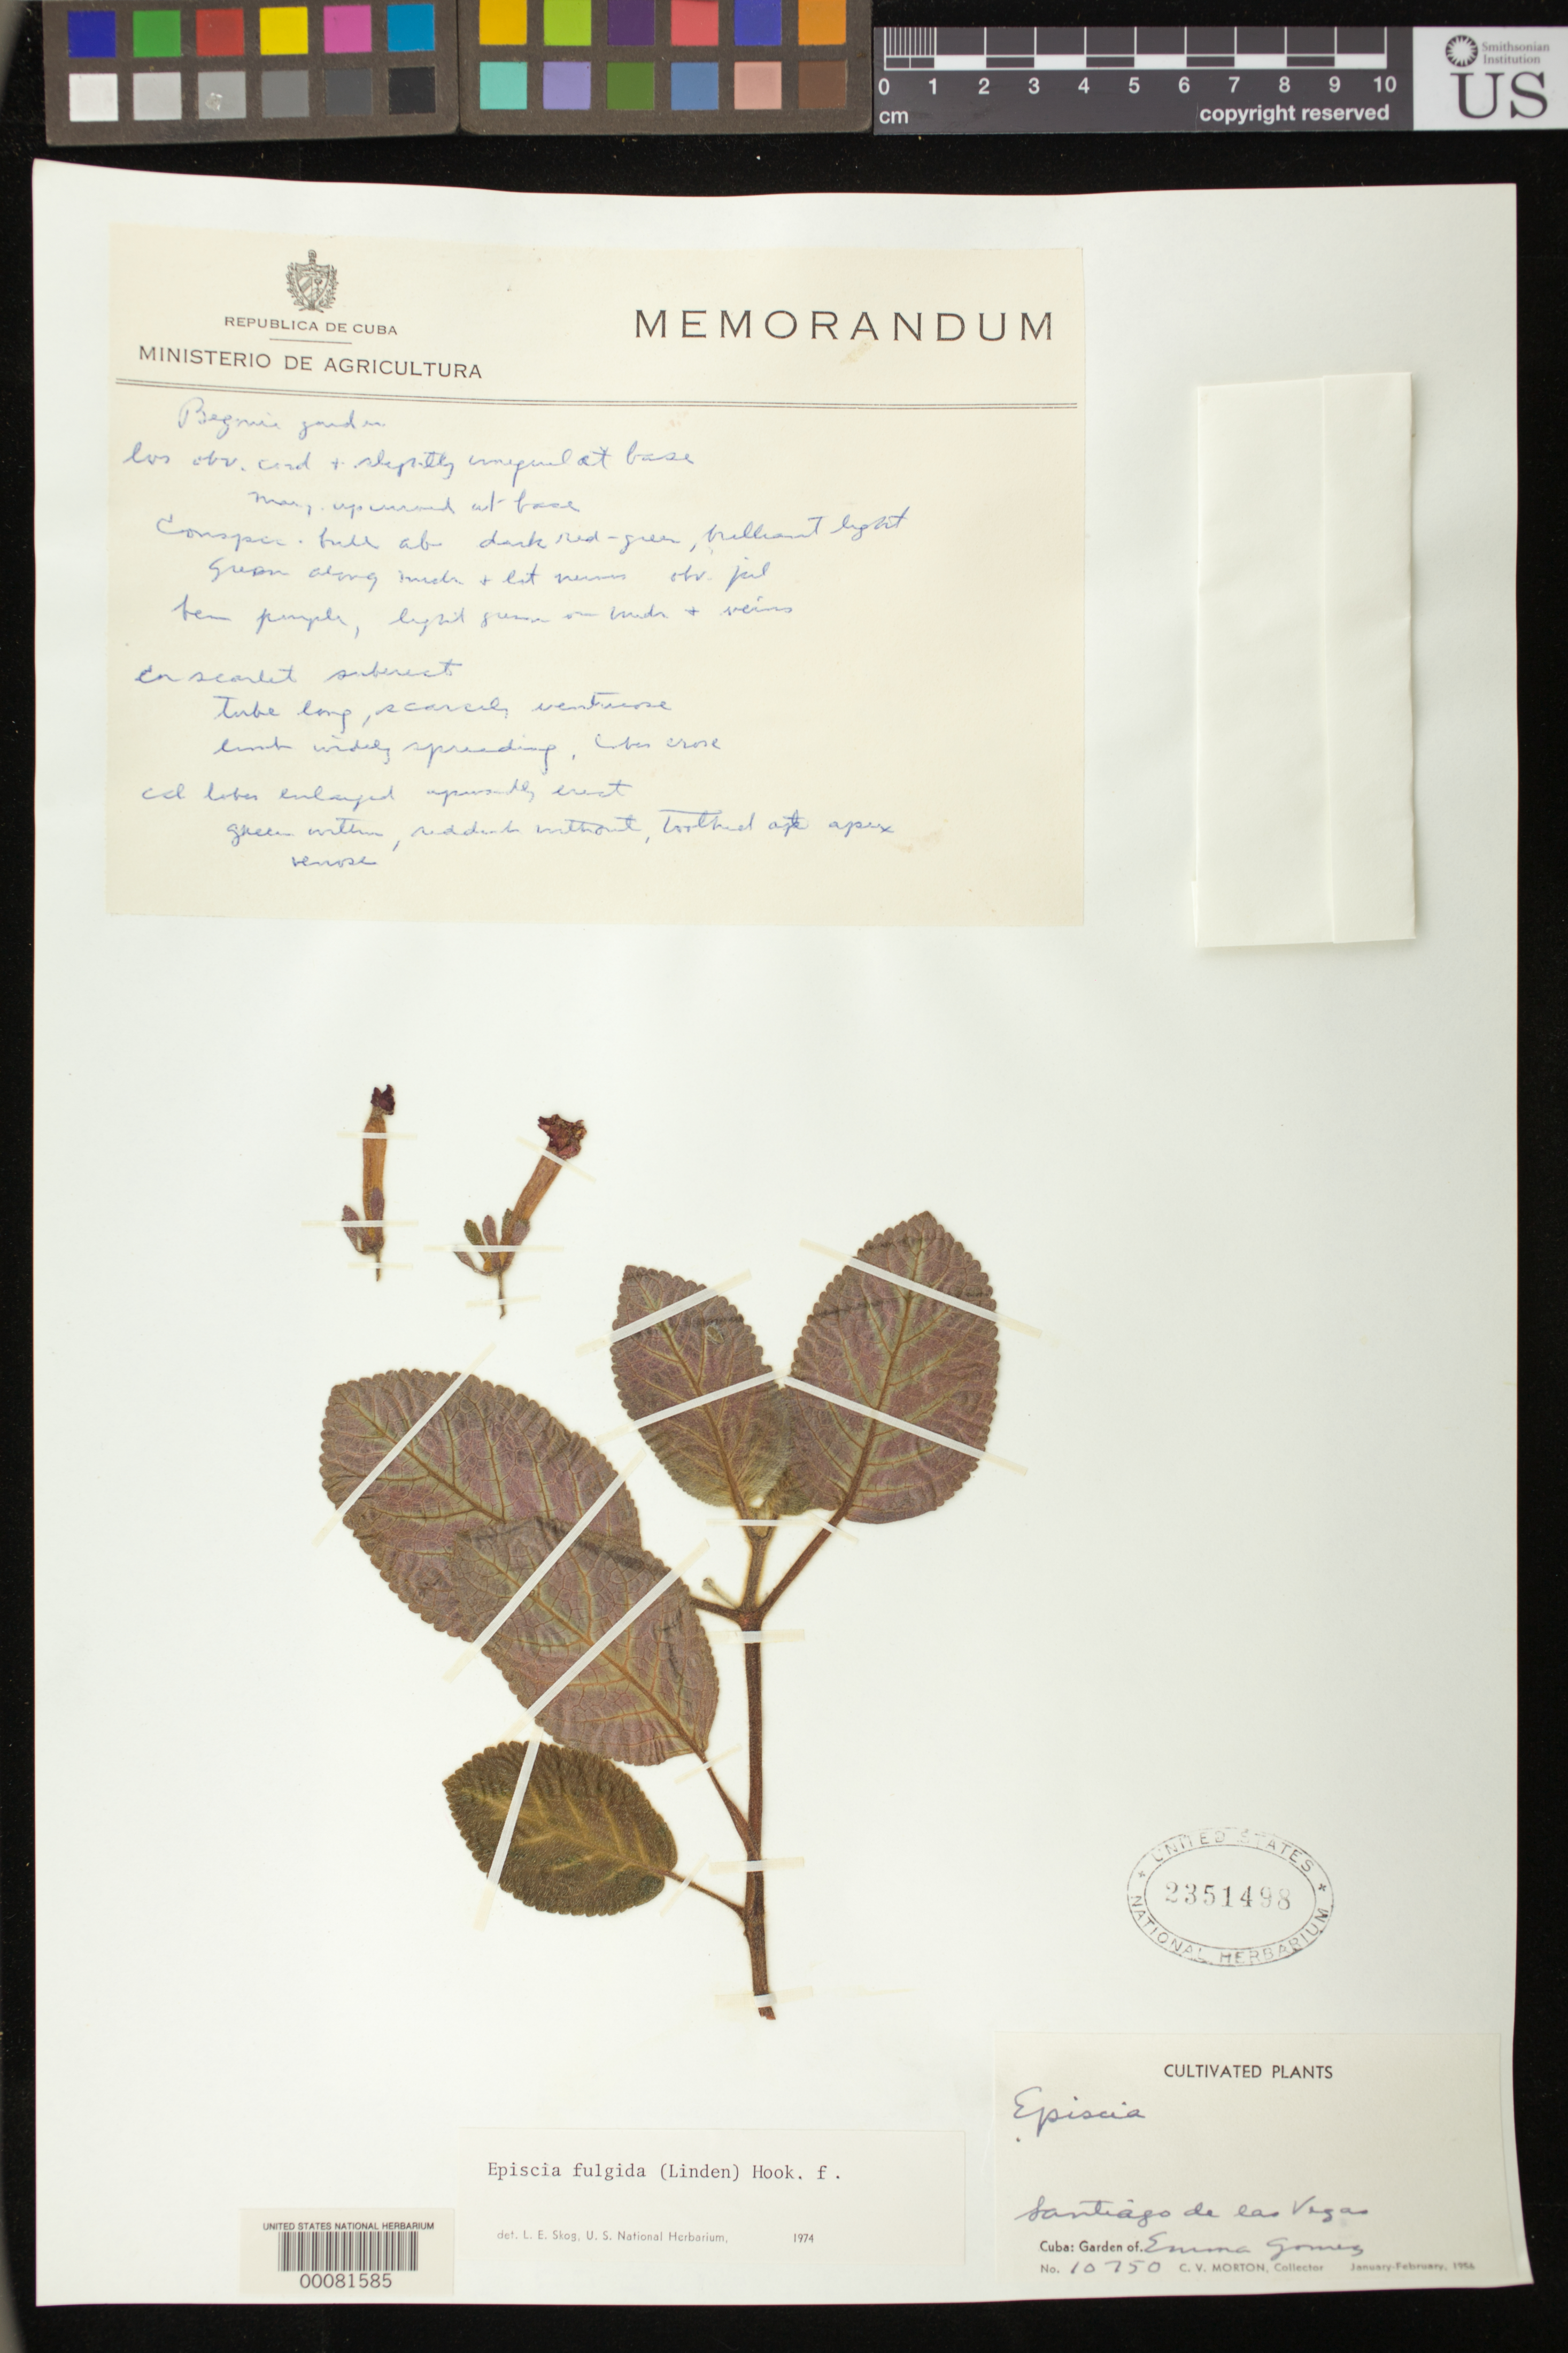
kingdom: Plantae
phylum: Tracheophyta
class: Magnoliopsida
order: Lamiales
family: Gesneriaceae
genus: Episcia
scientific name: Episcia reptans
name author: Mart.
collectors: C. V. Morton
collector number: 10750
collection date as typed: Jan-Feb 1956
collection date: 1956-01/1956-02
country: Cuba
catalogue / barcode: US 2351498